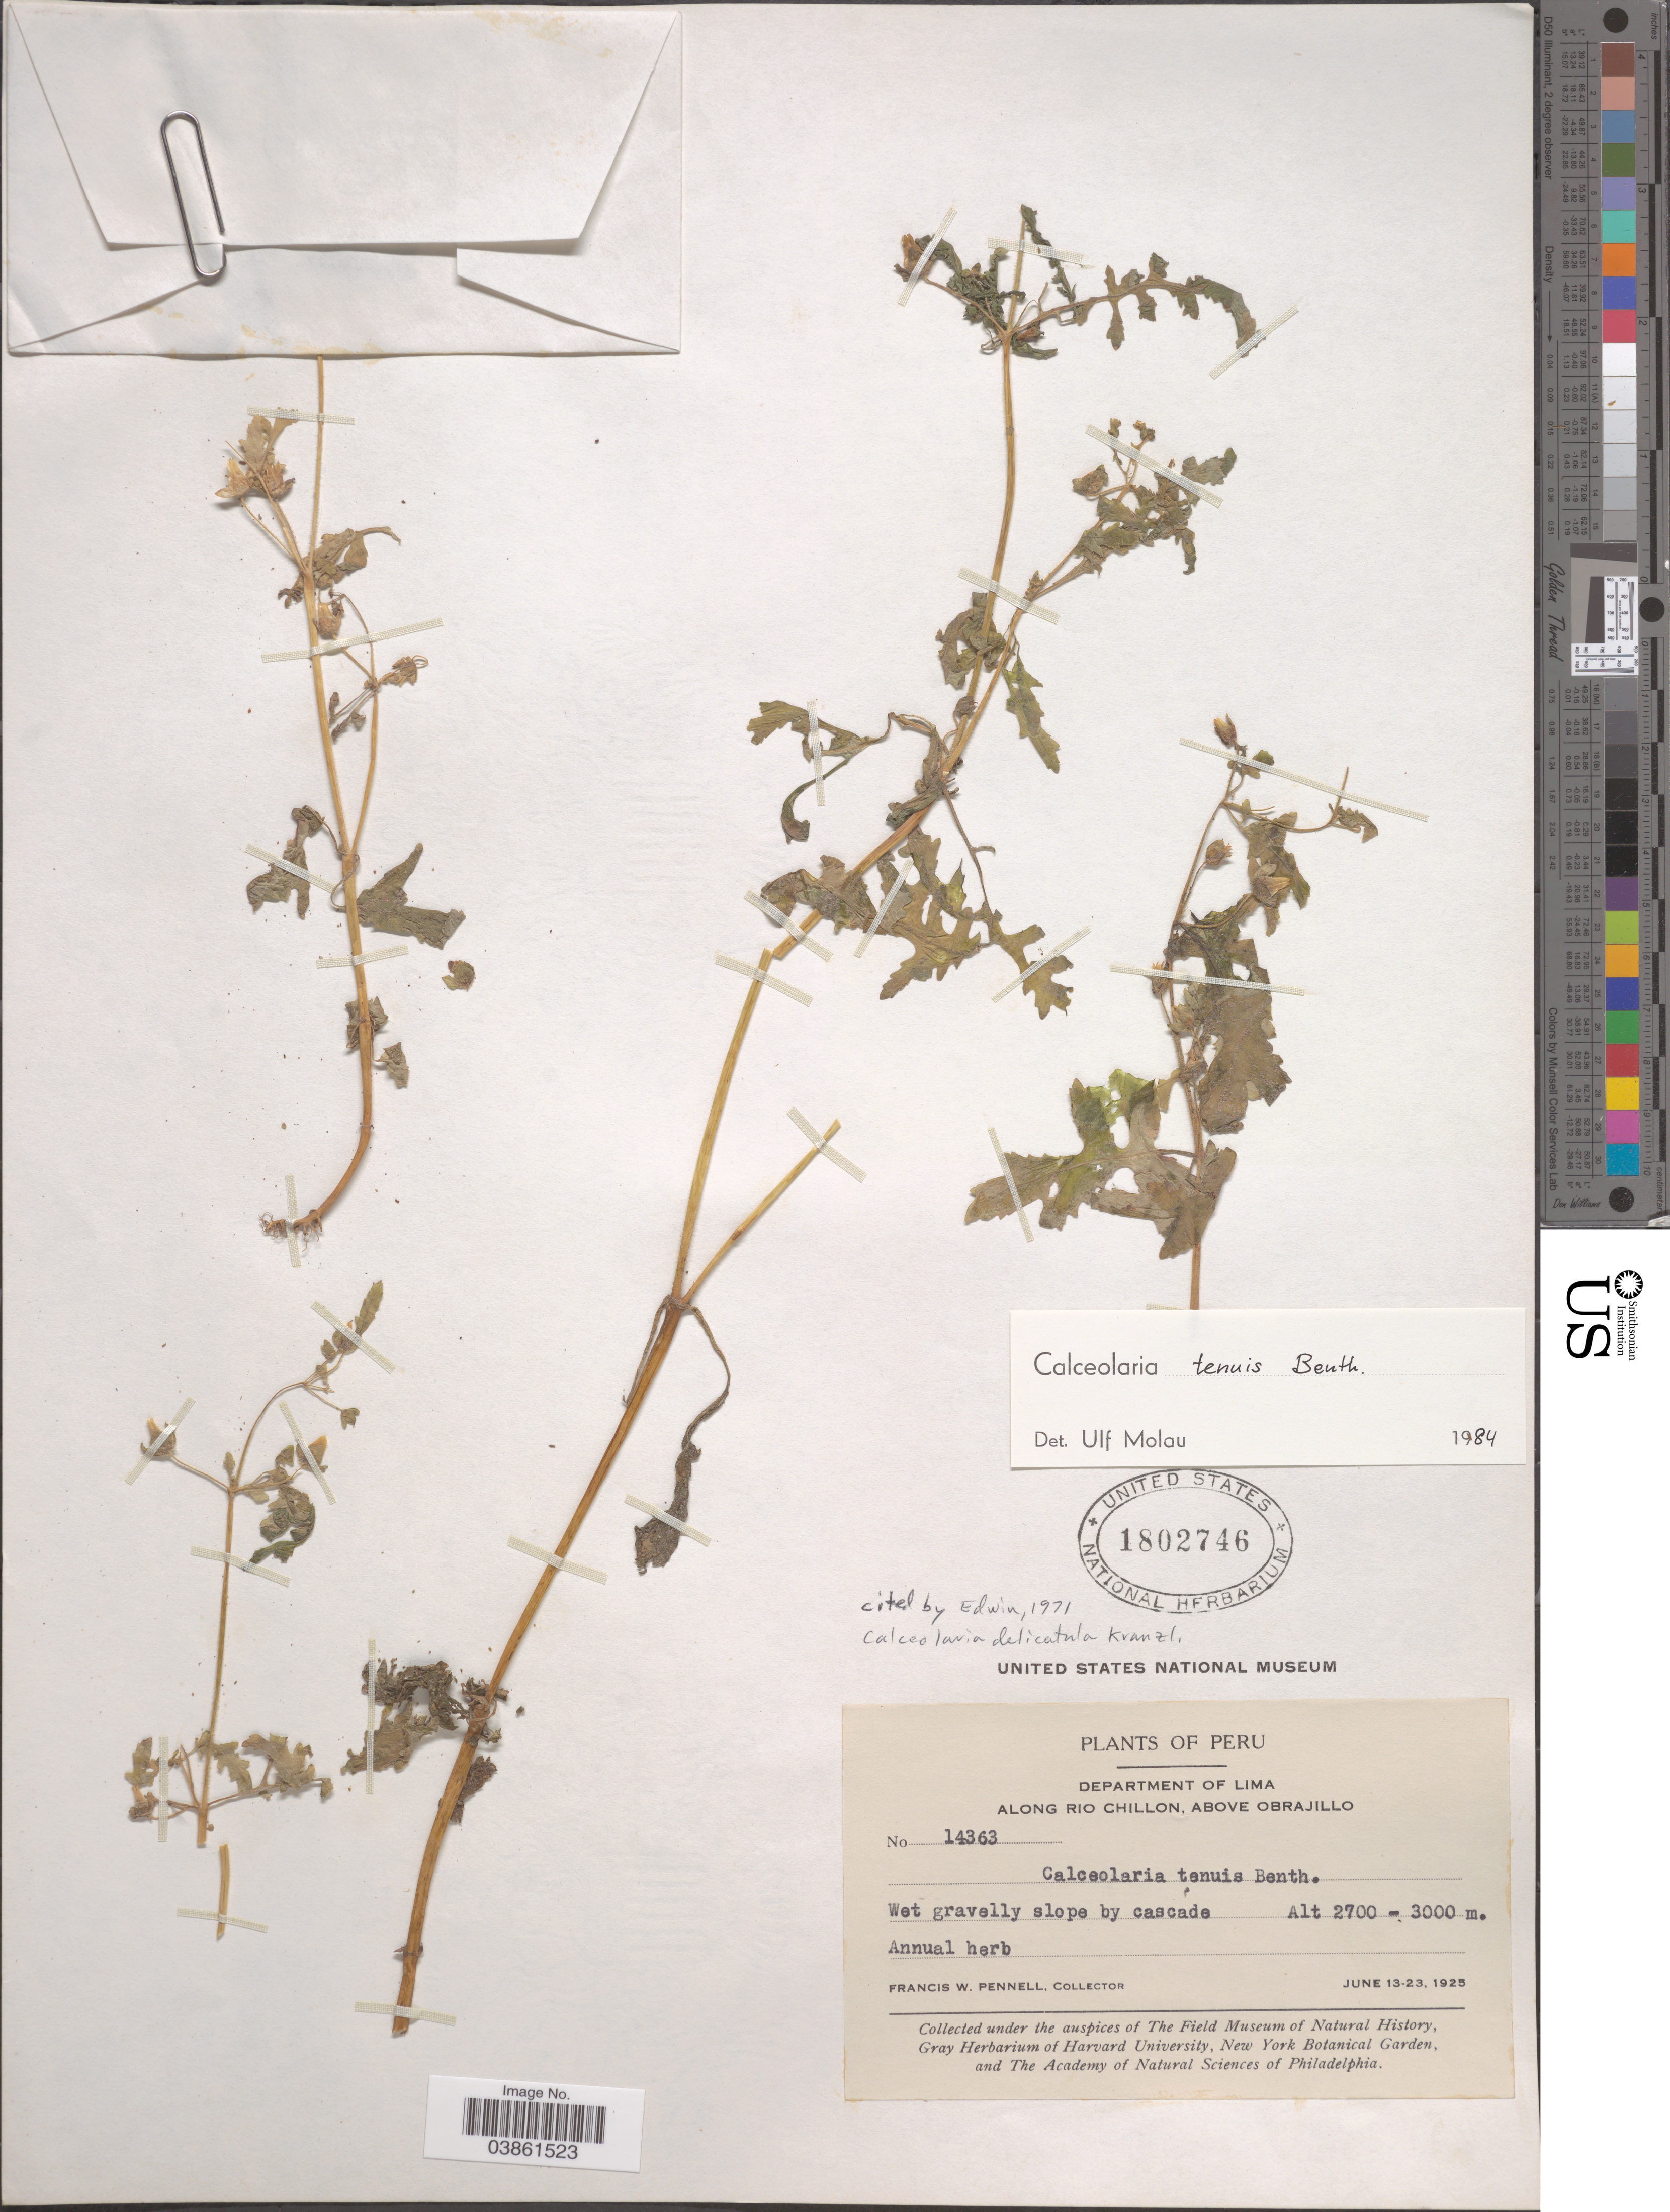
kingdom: Plantae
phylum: Tracheophyta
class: Magnoliopsida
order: Lamiales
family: Calceolariaceae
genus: Calceolaria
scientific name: Calceolaria tenuis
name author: Benth.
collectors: F. W. Pennell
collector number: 14363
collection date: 1925-06-13/1925-06-23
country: Peru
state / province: Lima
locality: Department of Lima. Along Rio Chillon, above Obrajillo.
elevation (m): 2700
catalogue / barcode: US 1802746